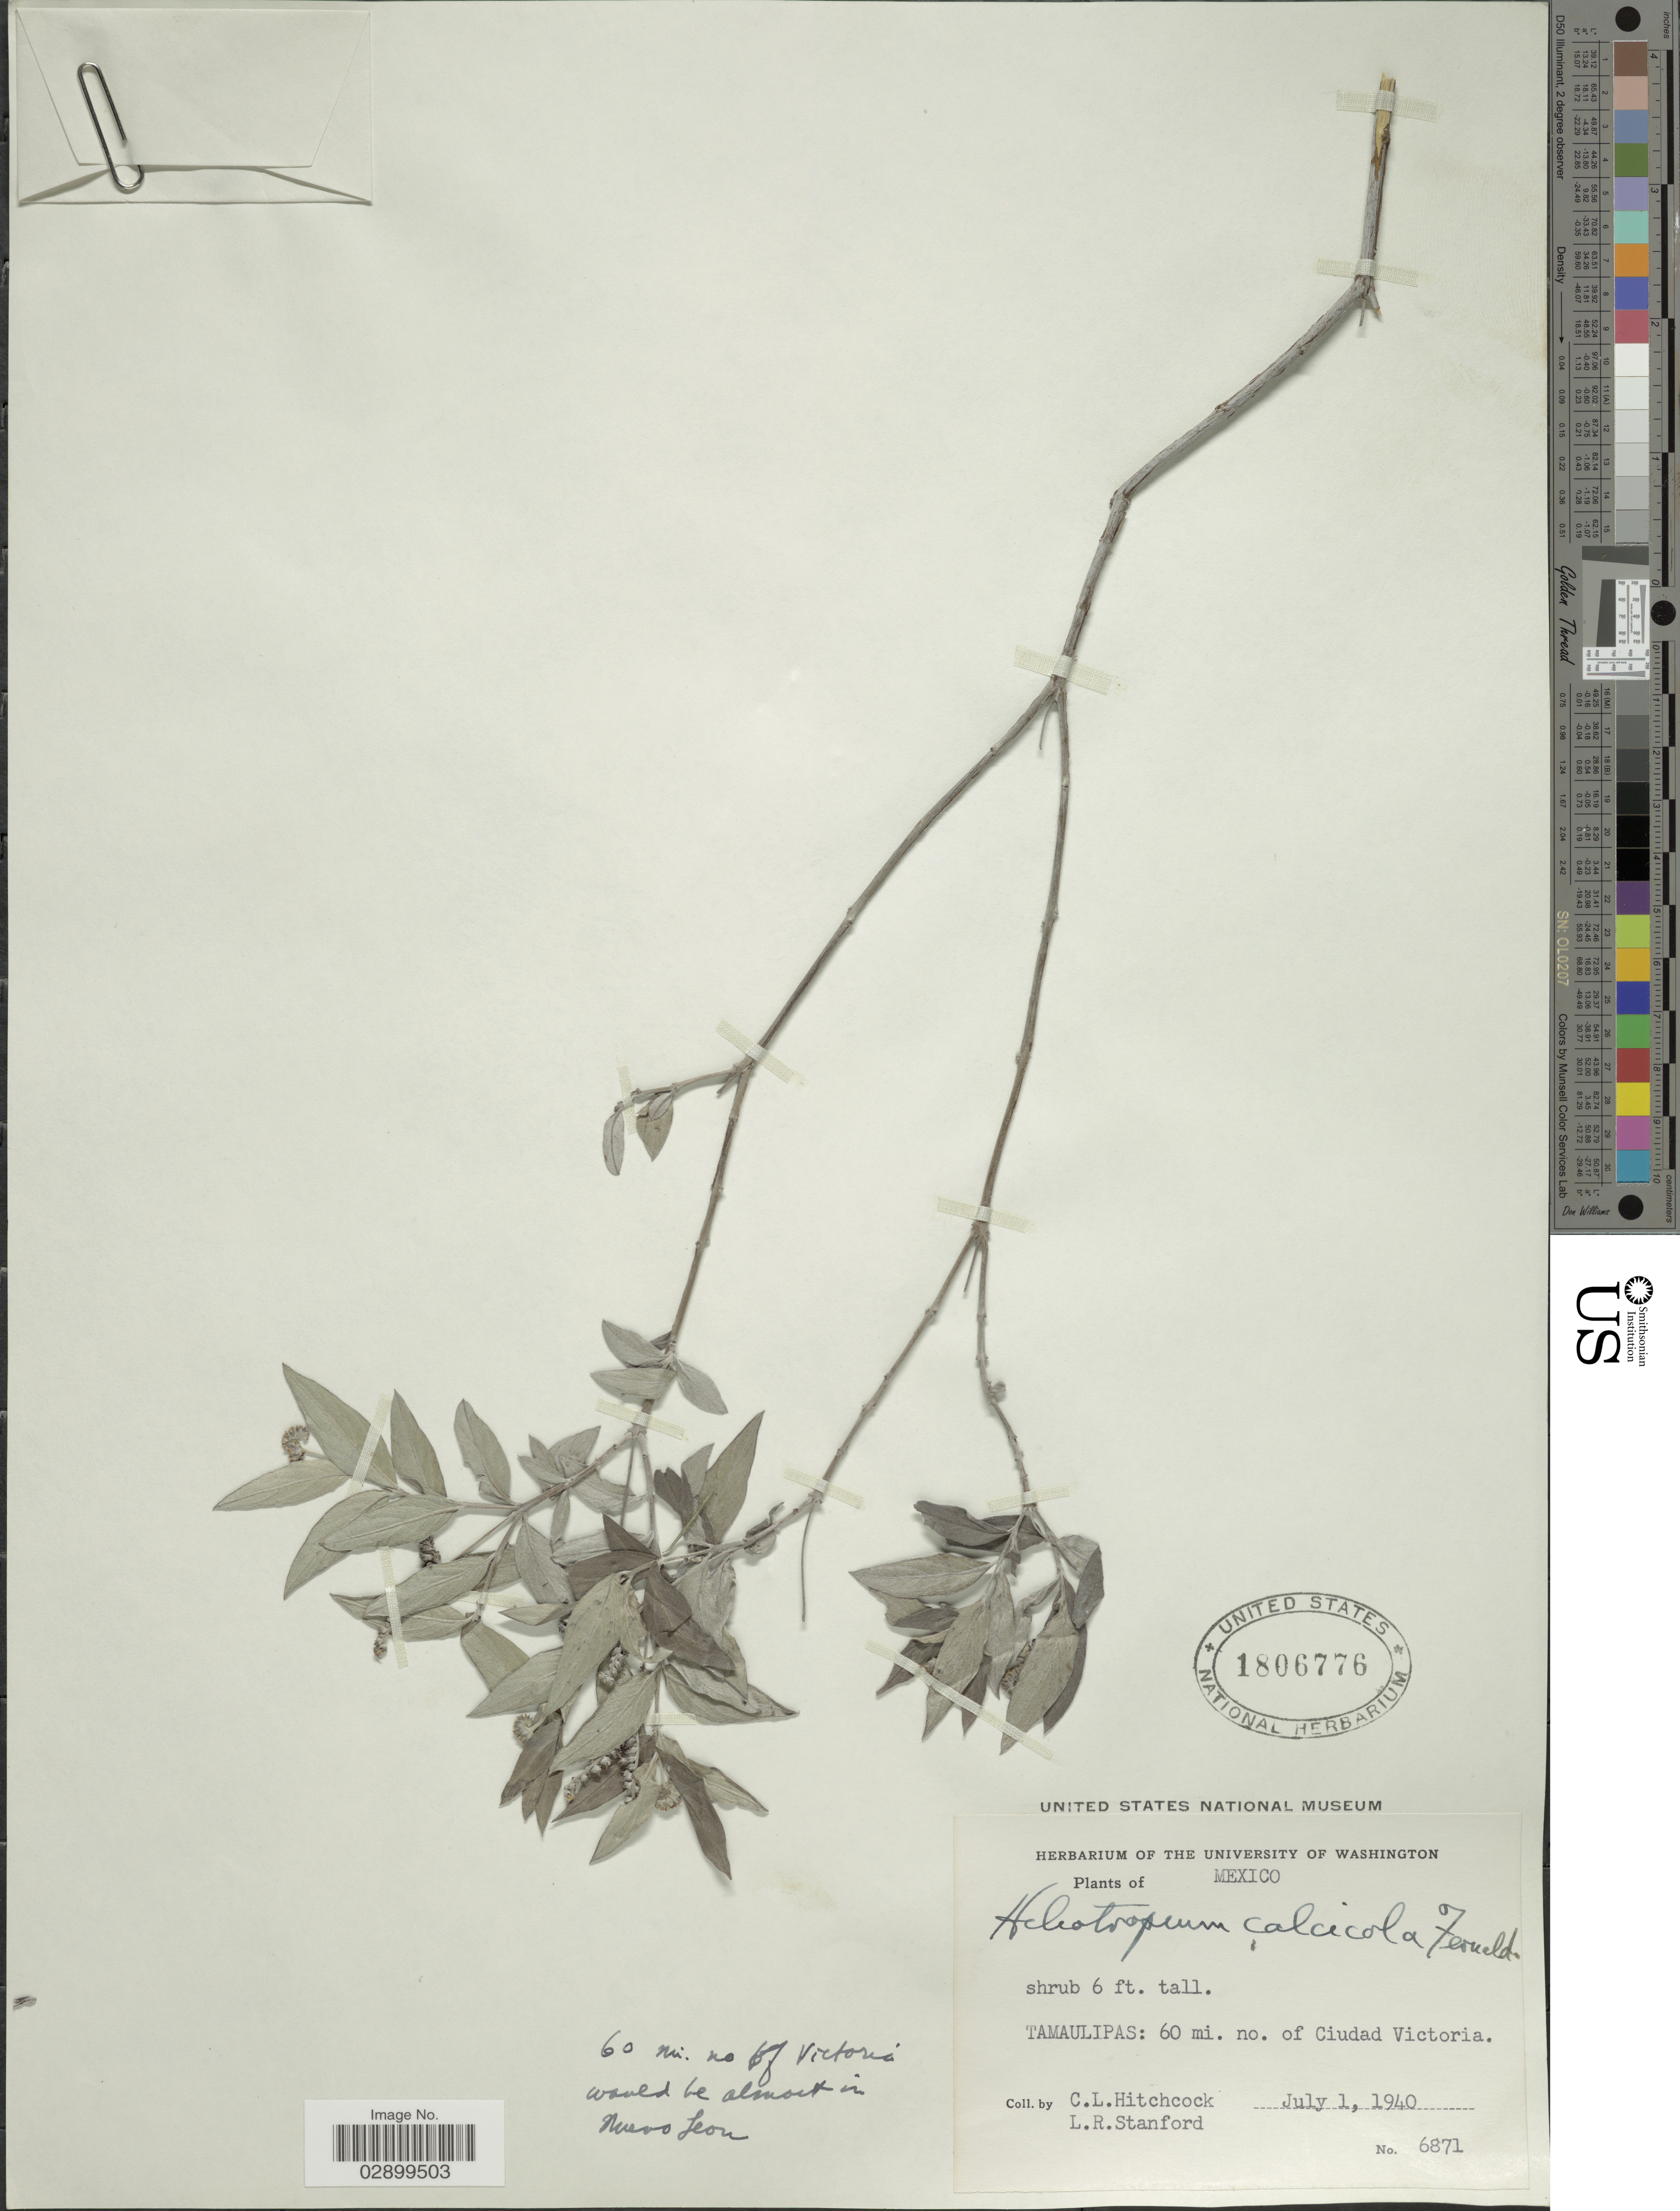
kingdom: Plantae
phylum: Tracheophyta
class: Magnoliopsida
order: Boraginales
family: Heliotropiaceae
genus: Heliotropium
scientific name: Heliotropium calcicola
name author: Fernald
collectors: C. L. Hitchcock & L. R. Stanford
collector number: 6871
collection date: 1940-07-01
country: Mexico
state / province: Tamaulipas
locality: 60 mi. no. of Ciudad Victoria.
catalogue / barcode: US 1806776